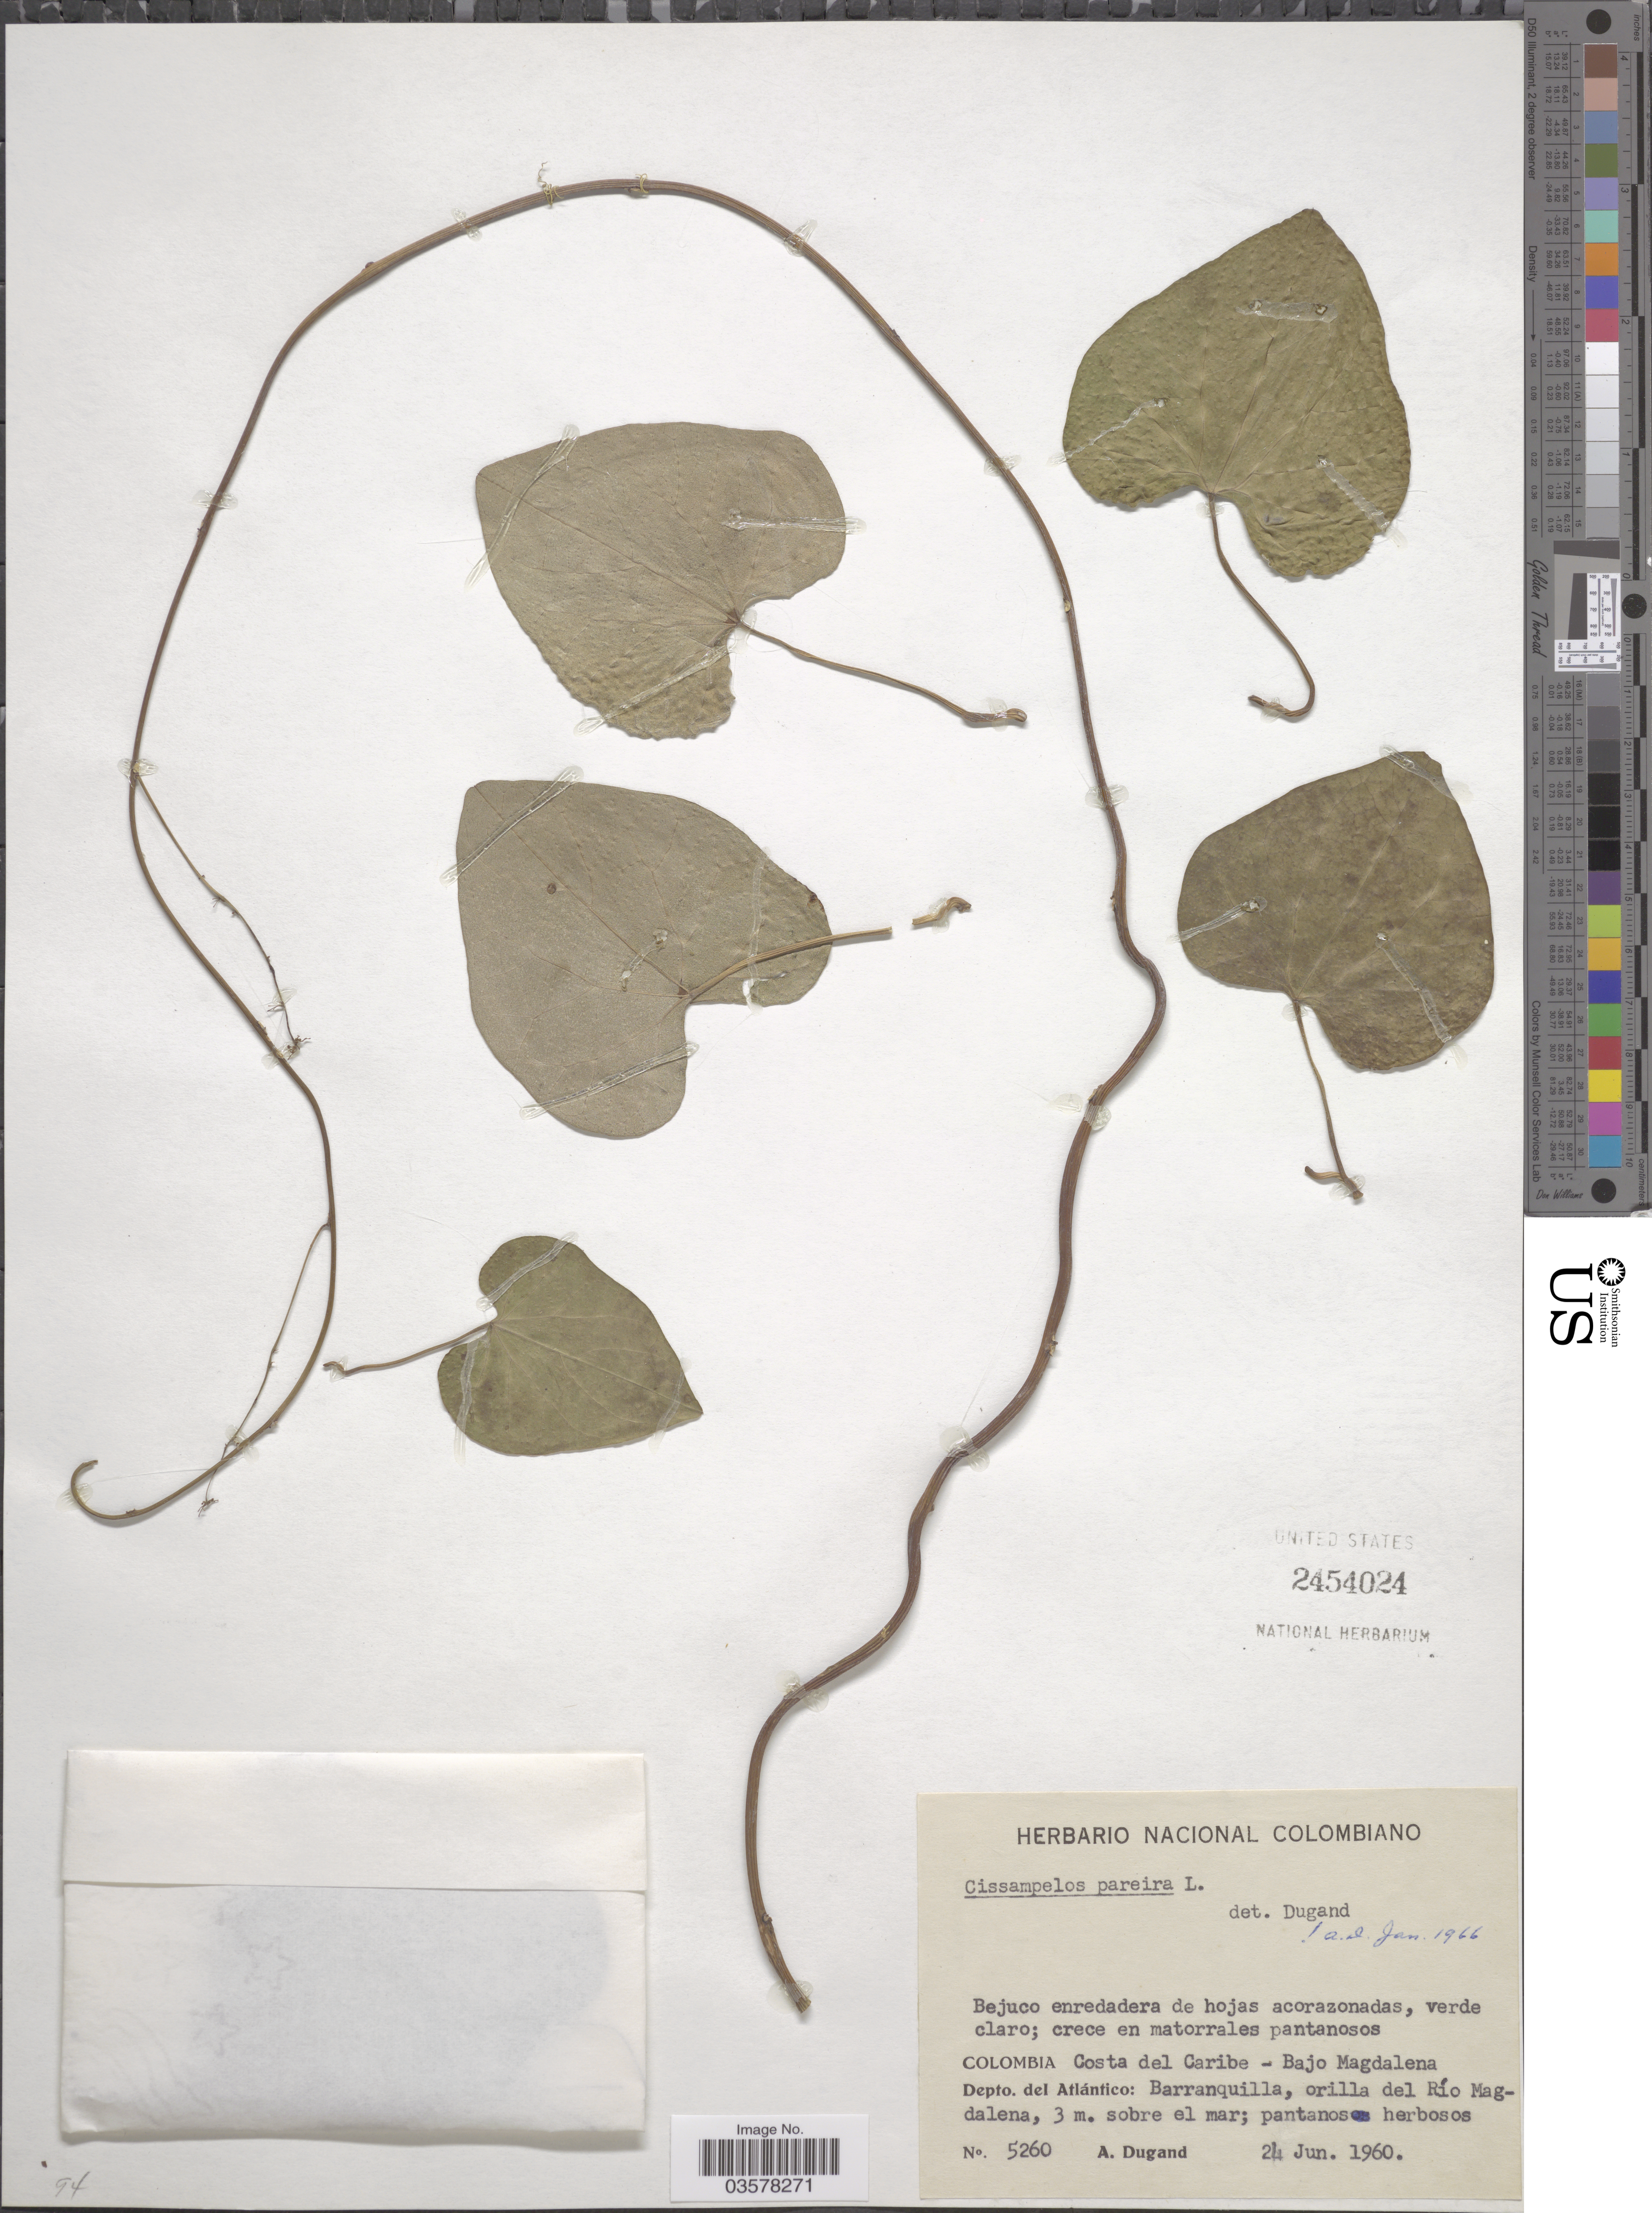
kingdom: Plantae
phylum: Tracheophyta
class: Magnoliopsida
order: Ranunculales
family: Menispermaceae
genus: Cissampelos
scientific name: Cissampelos pareira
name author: L.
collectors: A. Dugand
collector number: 5260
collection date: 1960-06-24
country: Colombia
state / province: Atlántico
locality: Costa del Caribe - Bajo Magdalena. Depto. del Atlántico: Barranquilla, orilla del Río Magdalena.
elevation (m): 3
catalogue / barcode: US 2454024